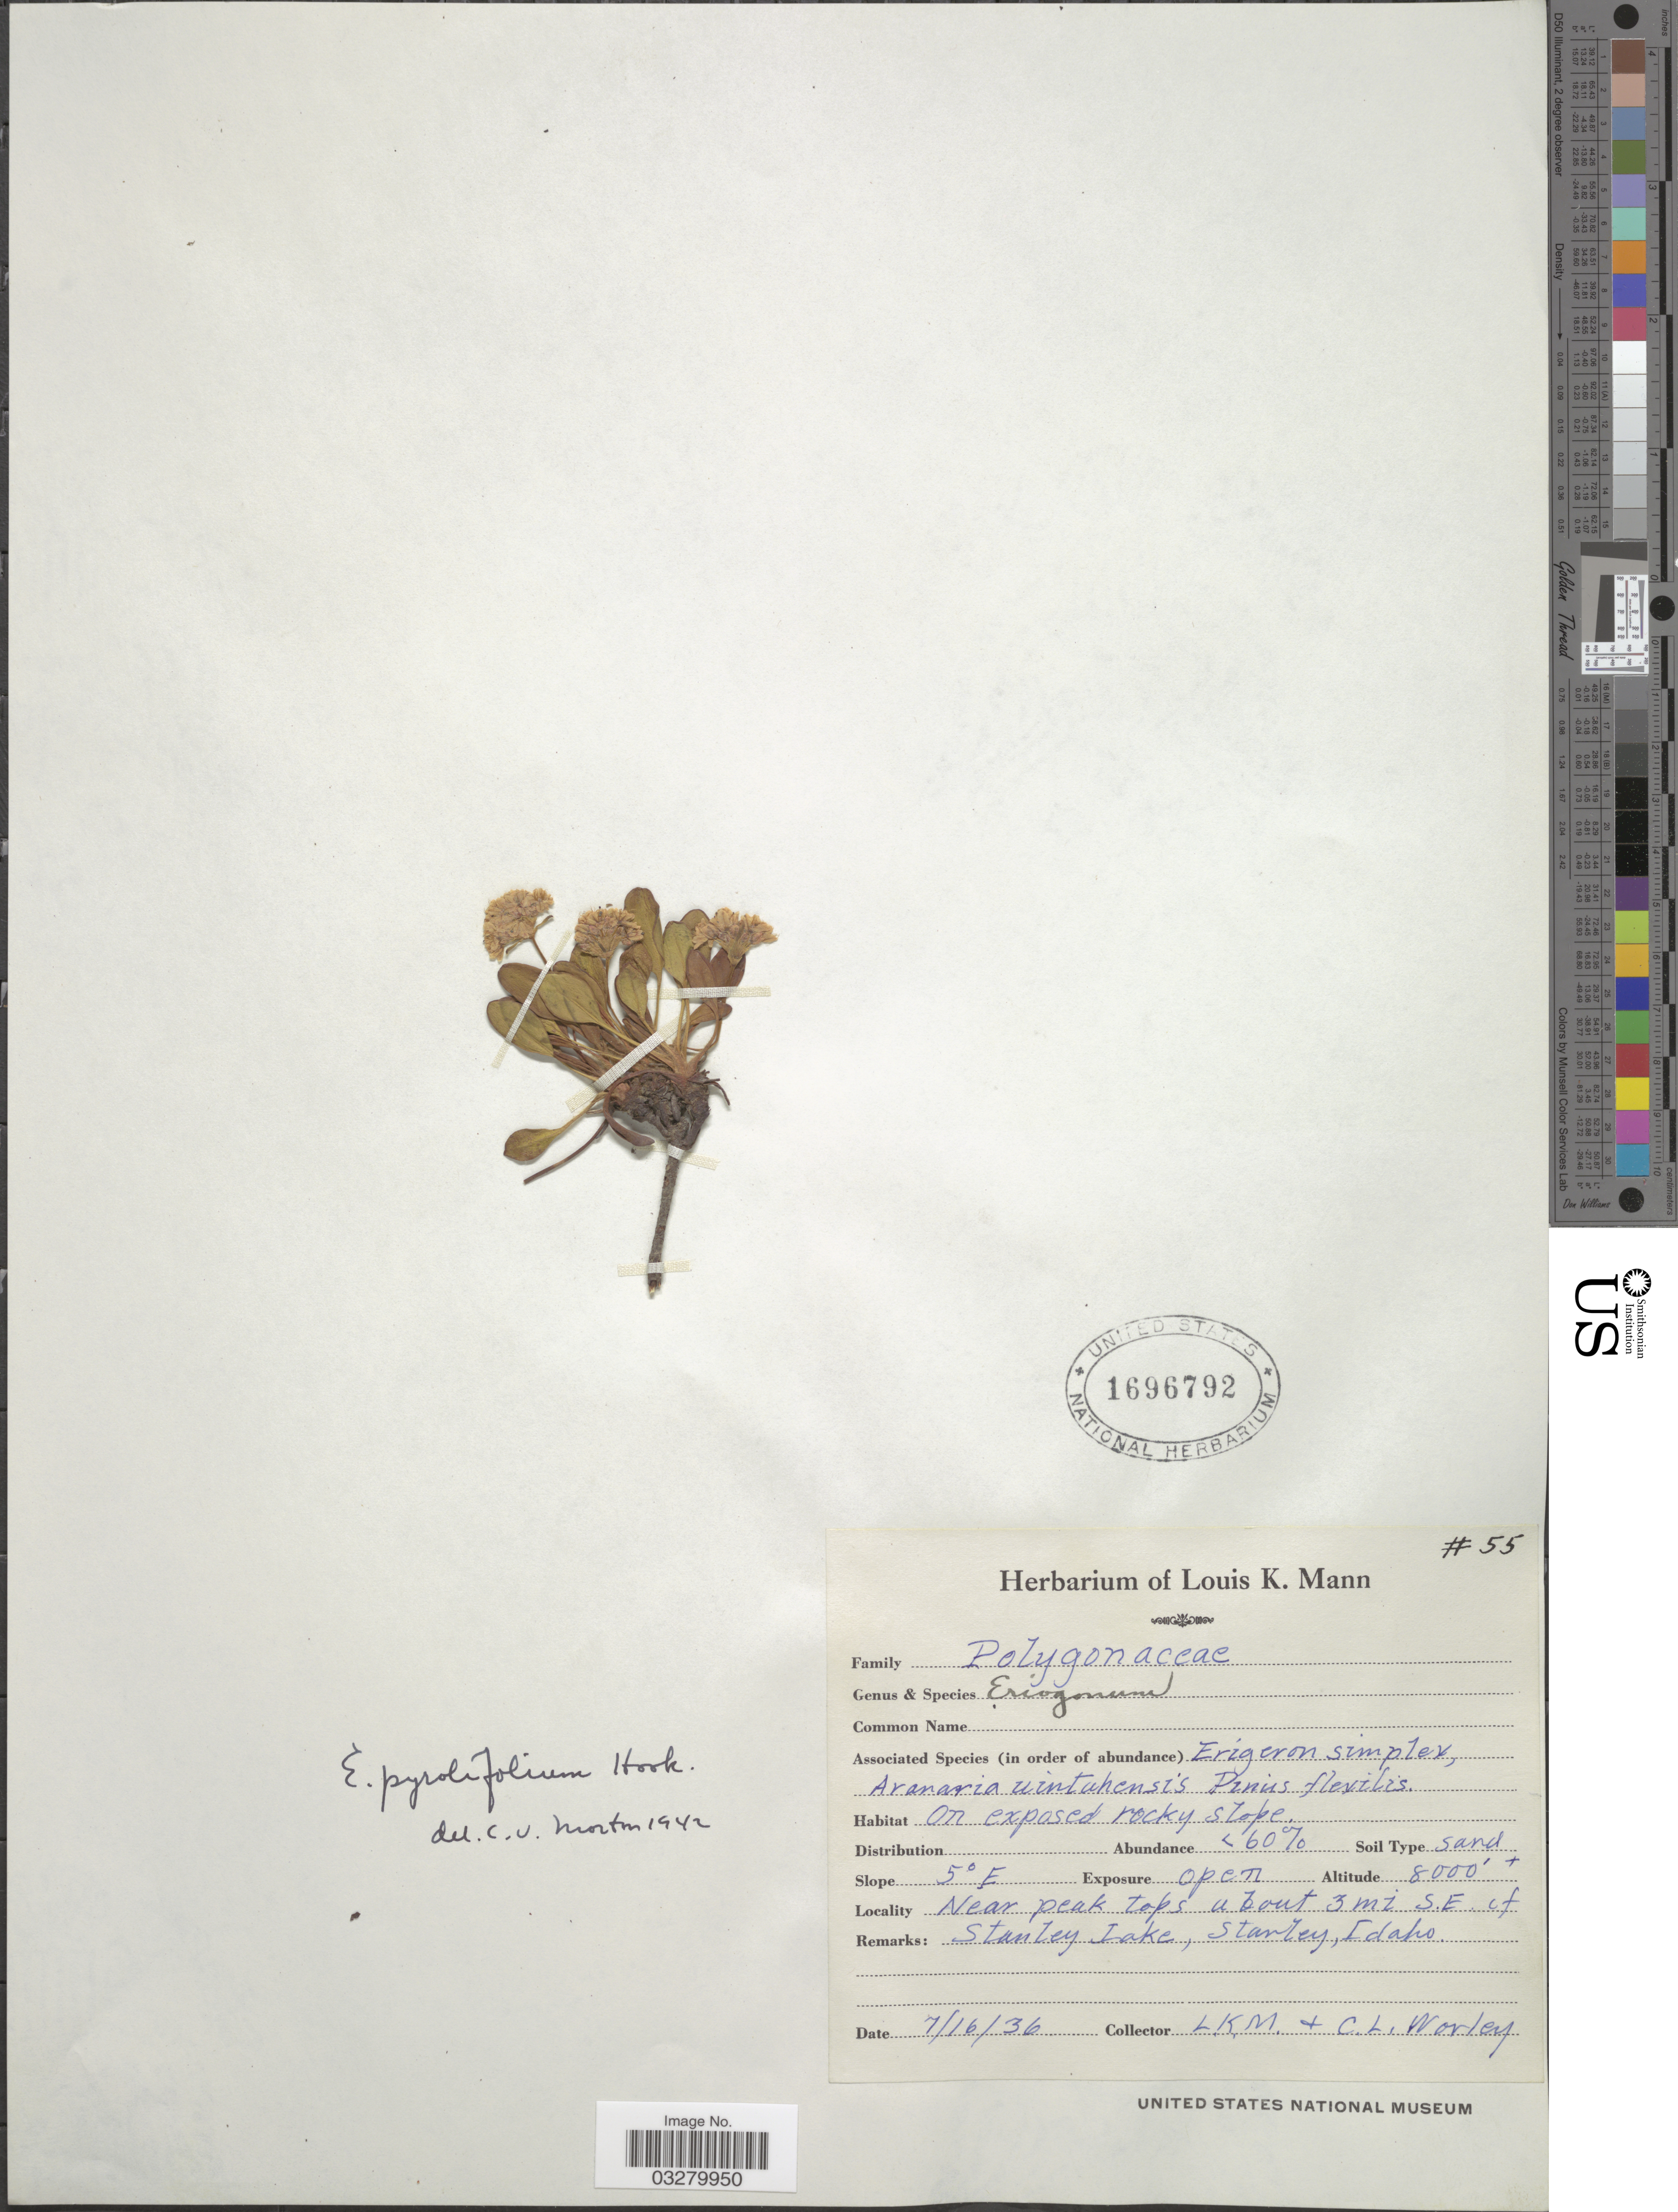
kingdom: Plantae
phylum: Tracheophyta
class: Magnoliopsida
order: Caryophyllales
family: Polygonaceae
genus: Eriogonum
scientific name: Eriogonum pyrolifolium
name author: Hook.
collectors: L. K. Mann & C. Worley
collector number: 55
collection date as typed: Transcribed d/m/y: 16/7/36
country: United States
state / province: Idaho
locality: Near peak tops about 3 mi S.E. of Stanley Lake, Stanley.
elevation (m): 2438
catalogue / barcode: US 1696792